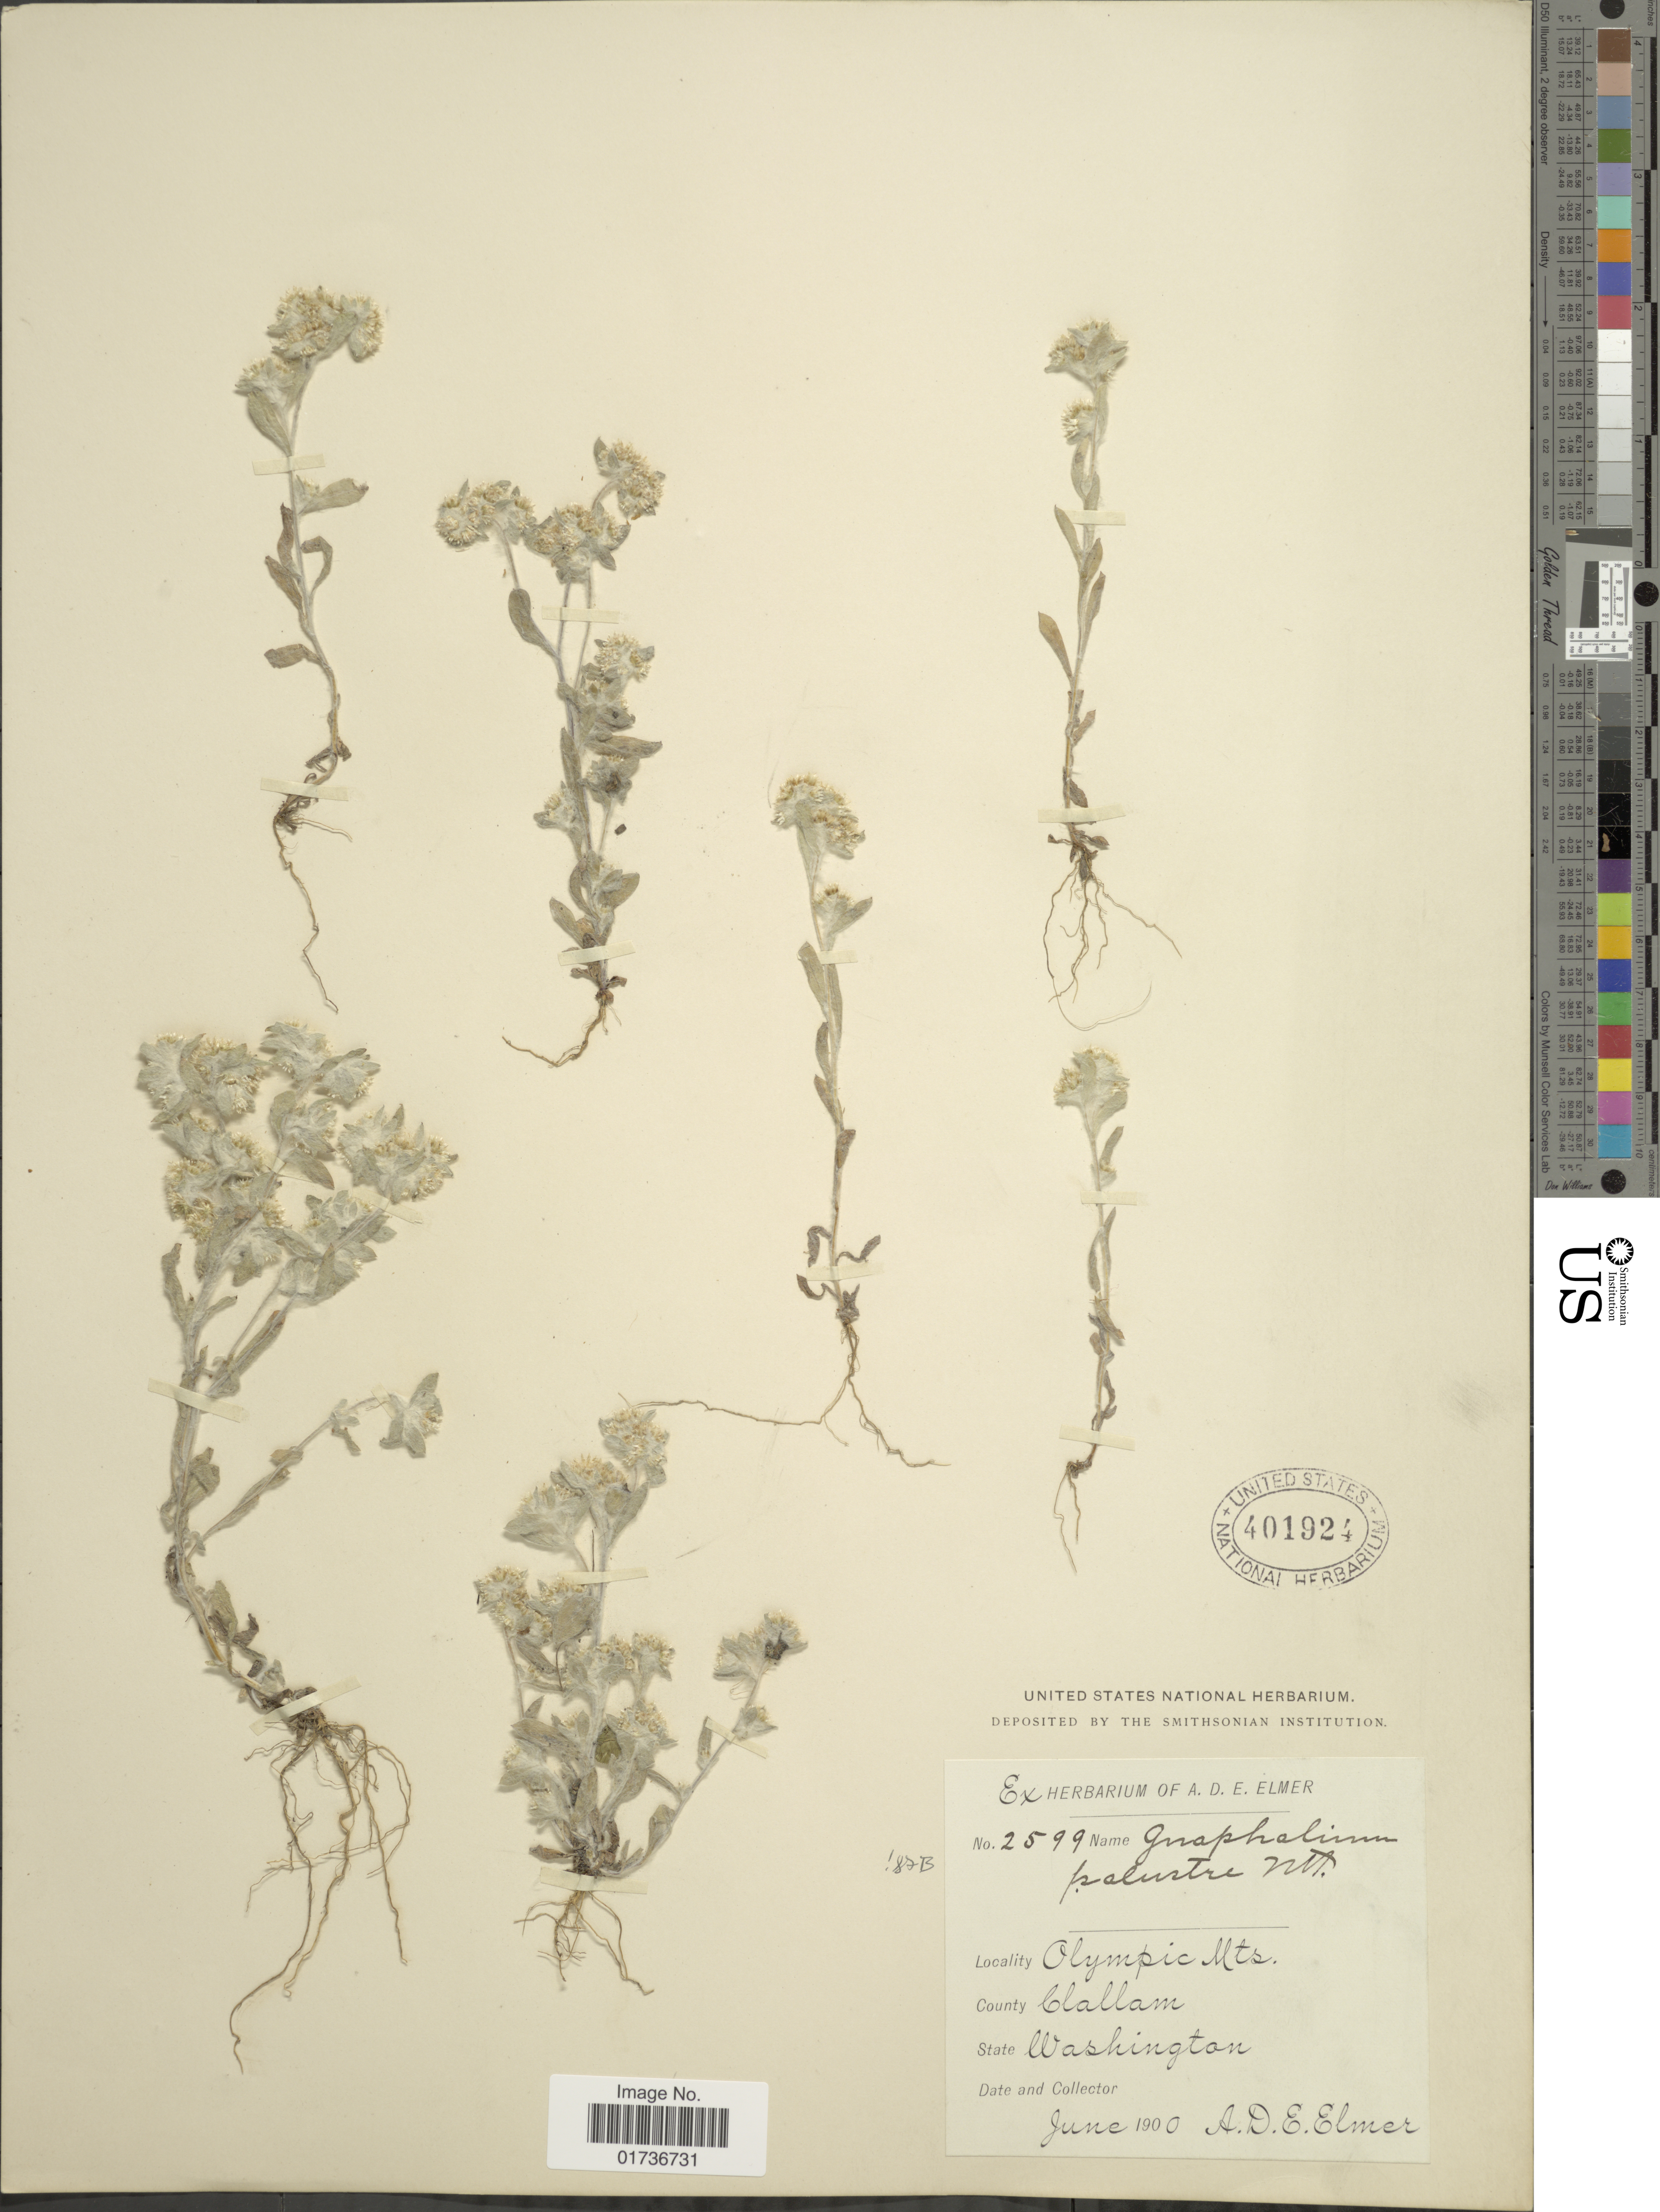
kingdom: Plantae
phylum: Tracheophyta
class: Magnoliopsida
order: Asterales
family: Asteraceae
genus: Gnaphalium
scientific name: Gnaphalium palustre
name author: Nutt.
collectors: A. D. E. Elmer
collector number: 2599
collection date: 1900-06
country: United States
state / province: Washington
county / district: Clallam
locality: Olympic Mts, County Clallam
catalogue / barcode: US 401924